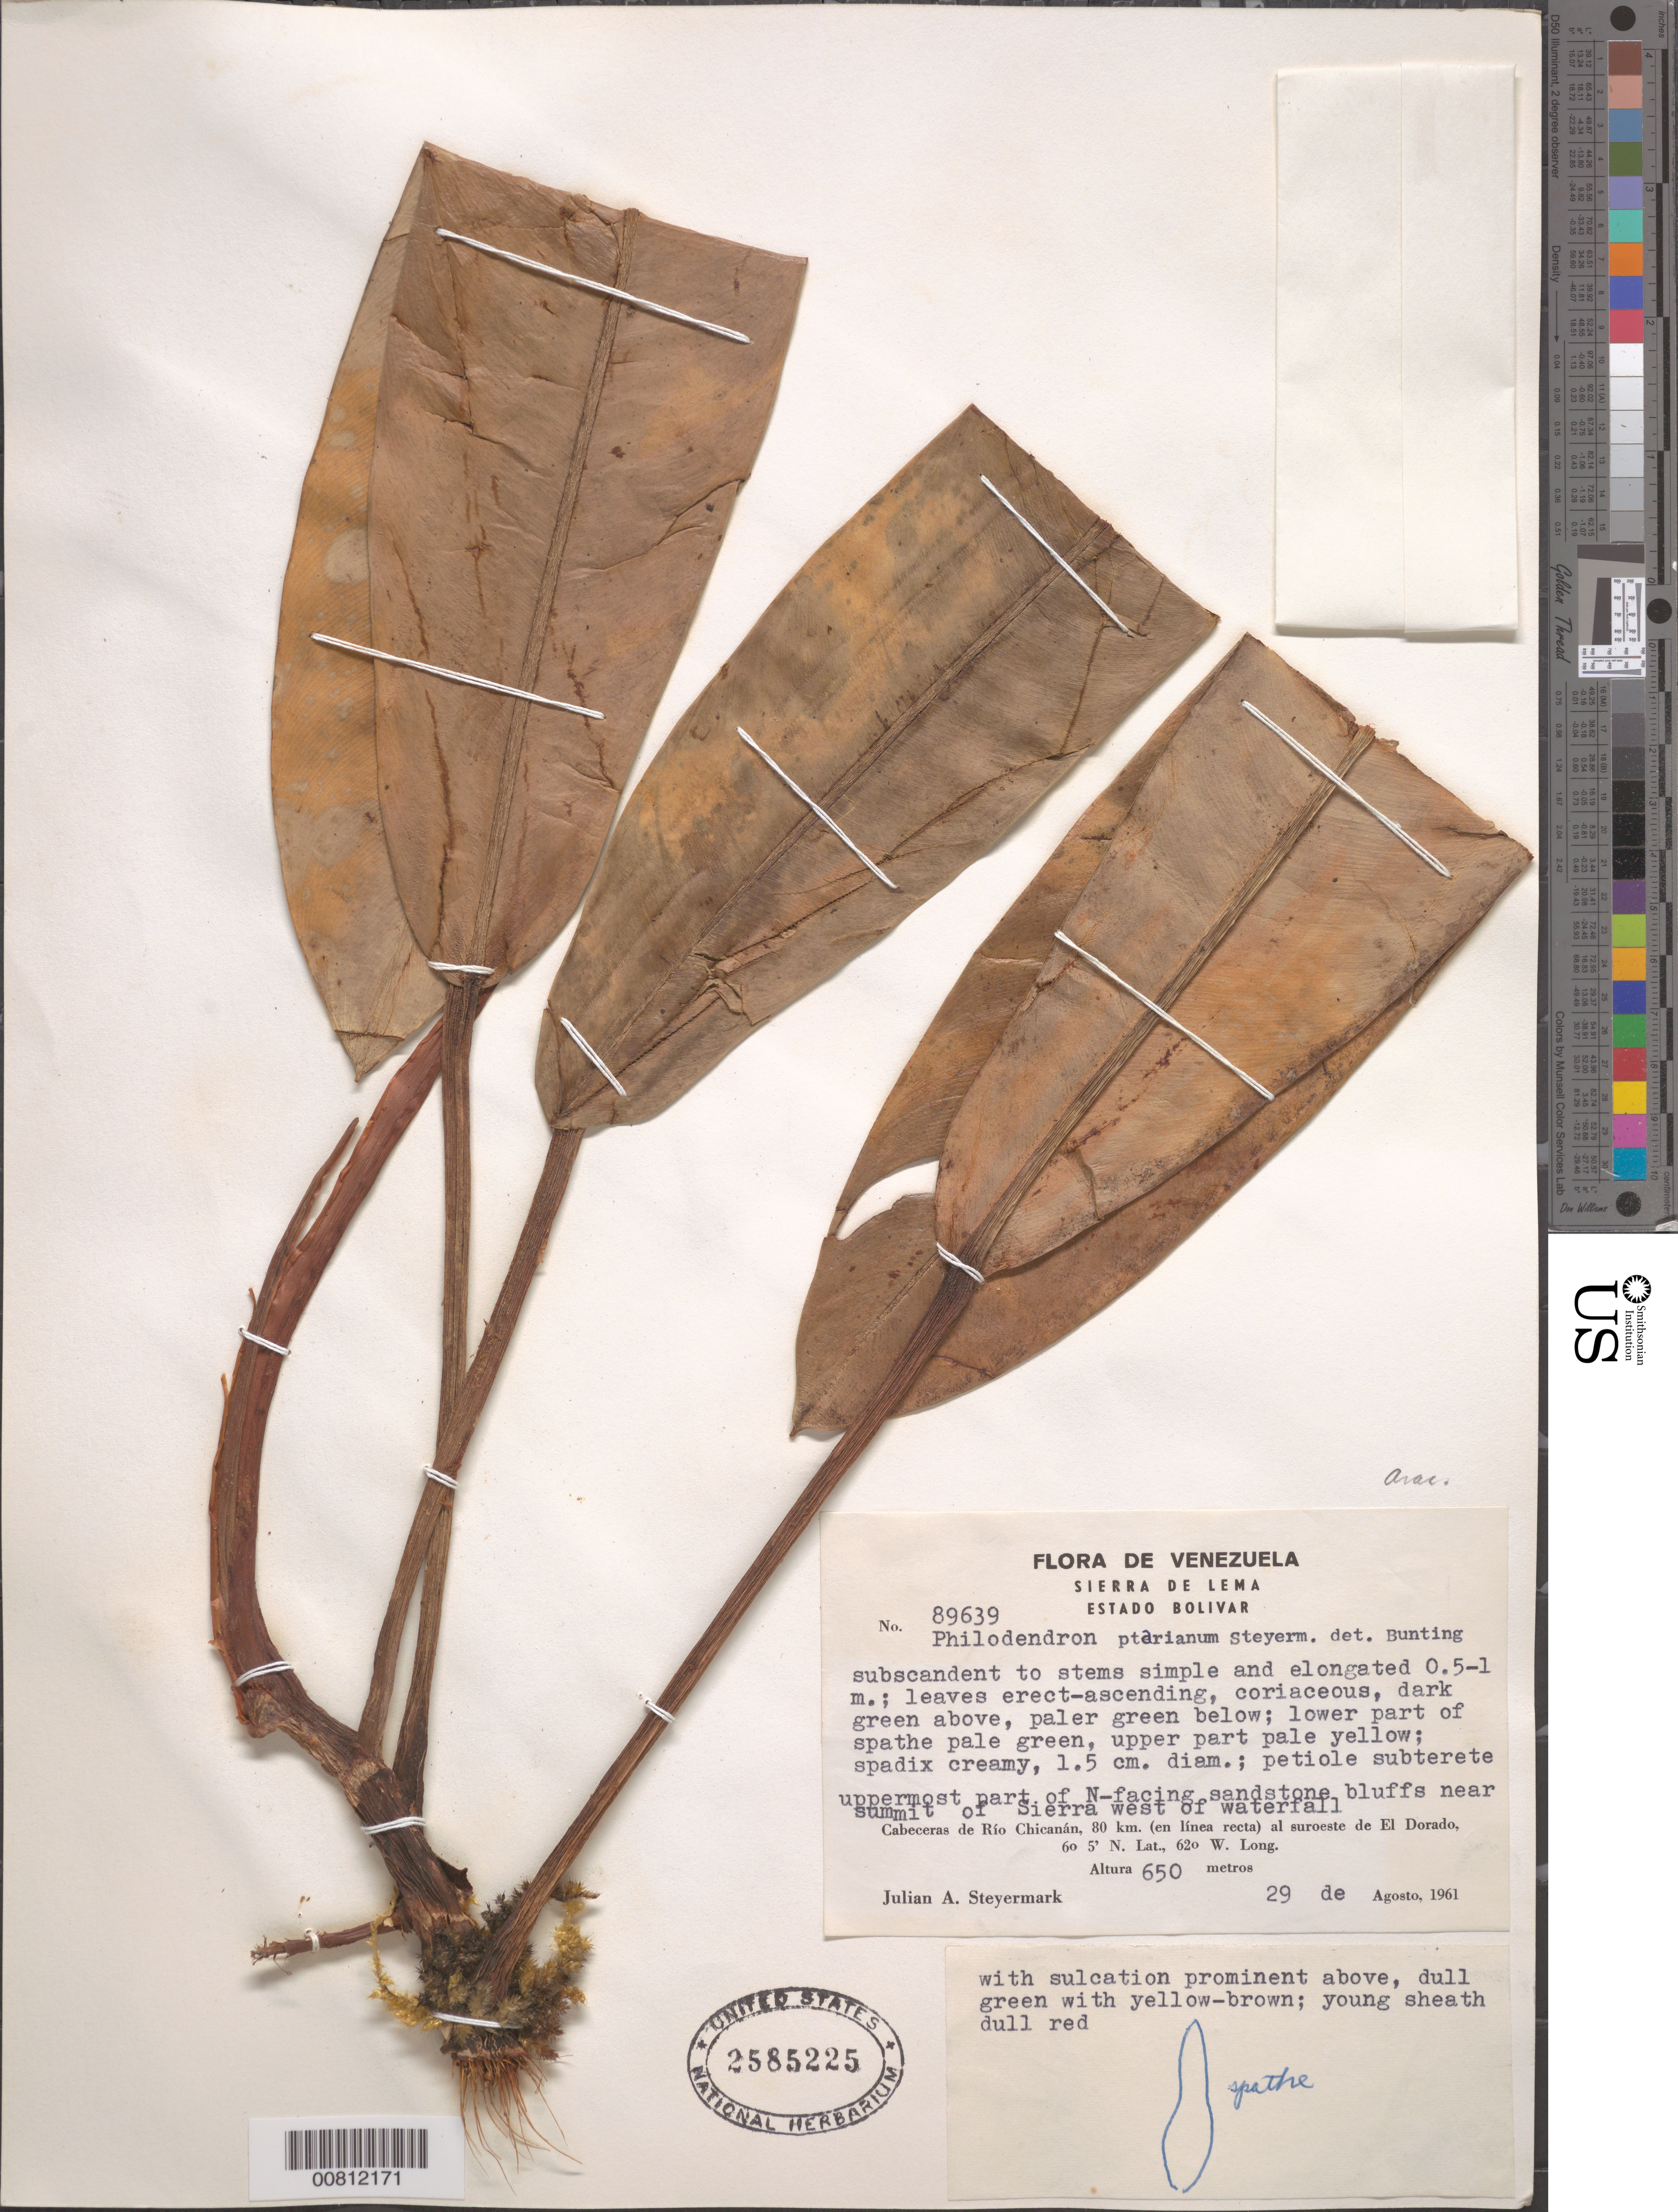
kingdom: Plantae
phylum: Tracheophyta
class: Liliopsida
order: Alismatales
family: Araceae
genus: Philodendron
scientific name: Philodendron ptarianum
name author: Steyerm.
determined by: Bunting, G. S.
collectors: J. Steyermark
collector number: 89639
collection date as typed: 29-Aug-61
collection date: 1961-08-29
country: Venezuela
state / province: Bolívar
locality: Sierra de Lema, Cabeceras de Río Chicanán, 80 km in straight line to SW of El Dorado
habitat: Uppermost part of N-facing sandstone bluffs near summit of Sierra west of waterfall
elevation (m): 650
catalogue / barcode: US 2585225